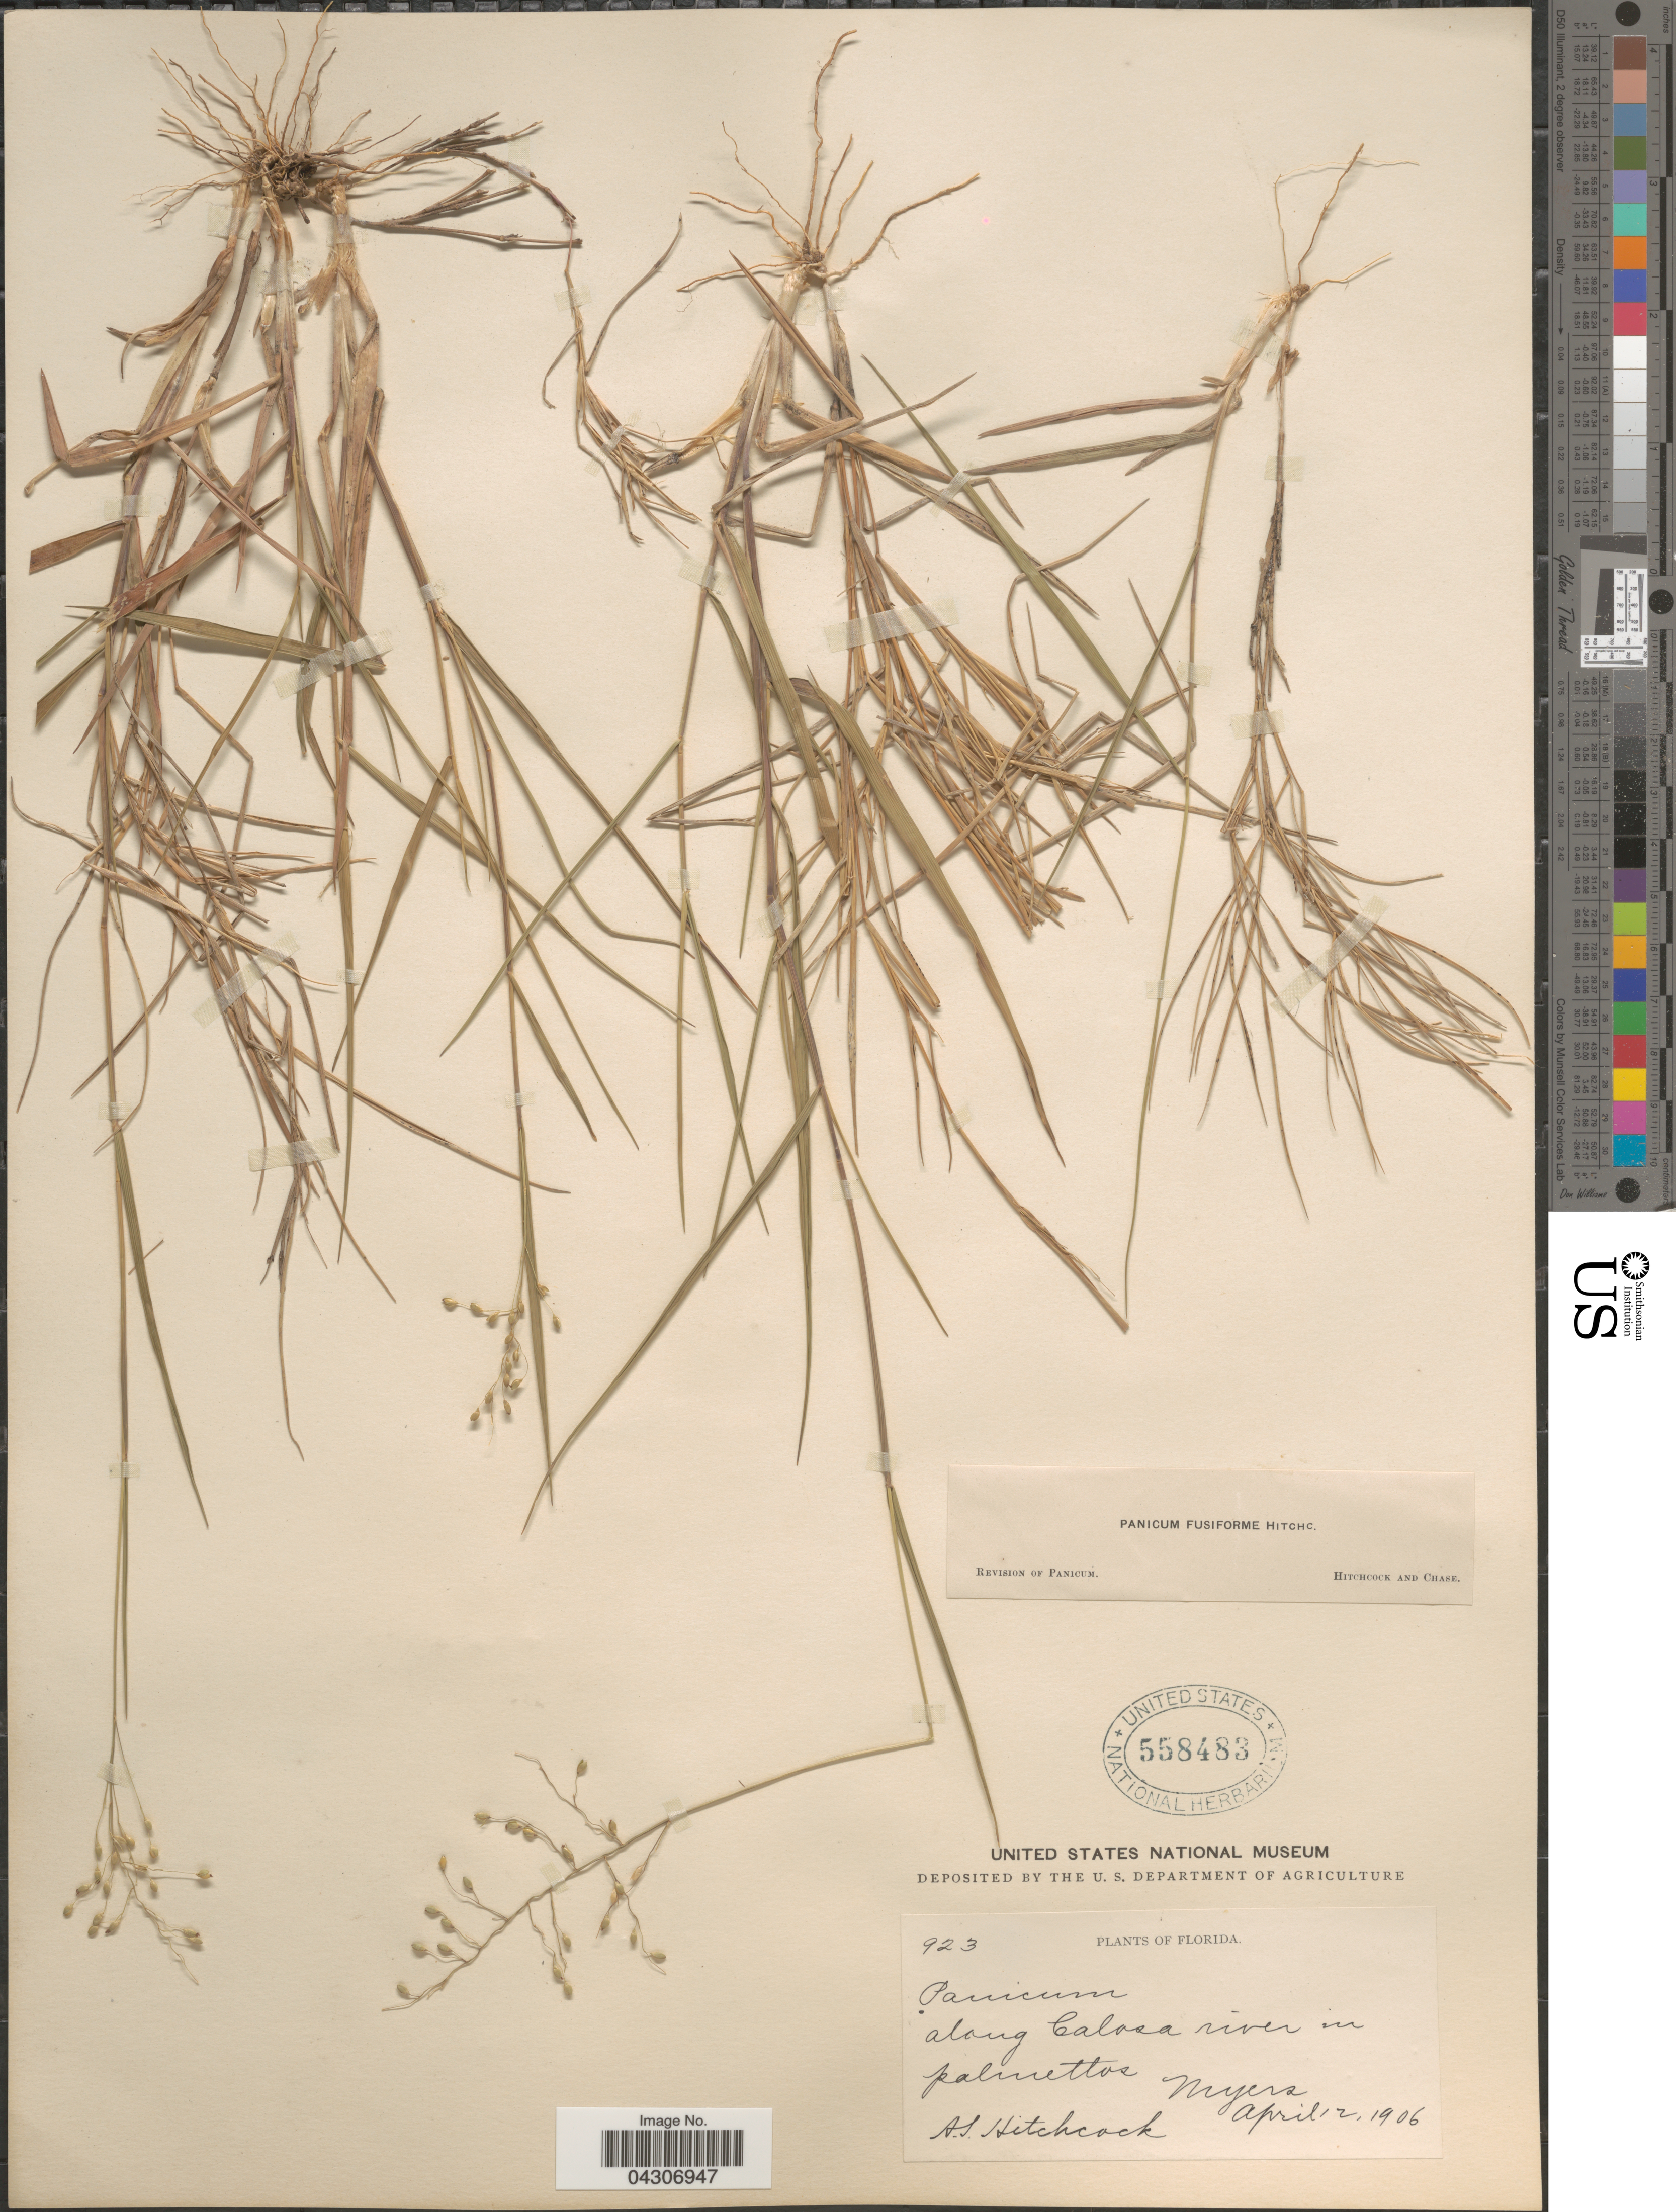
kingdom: Plantae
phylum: Tracheophyta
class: Liliopsida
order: Poales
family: Poaceae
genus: Dichanthelium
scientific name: Dichanthelium aciculare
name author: (Desv. ex Poir.) Gould & C.A. Clark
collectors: A. S. Hitchcock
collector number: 923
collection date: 1906-04-12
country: United States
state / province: Florida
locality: Along Calosa river in palmettos. Myers.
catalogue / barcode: US 558483